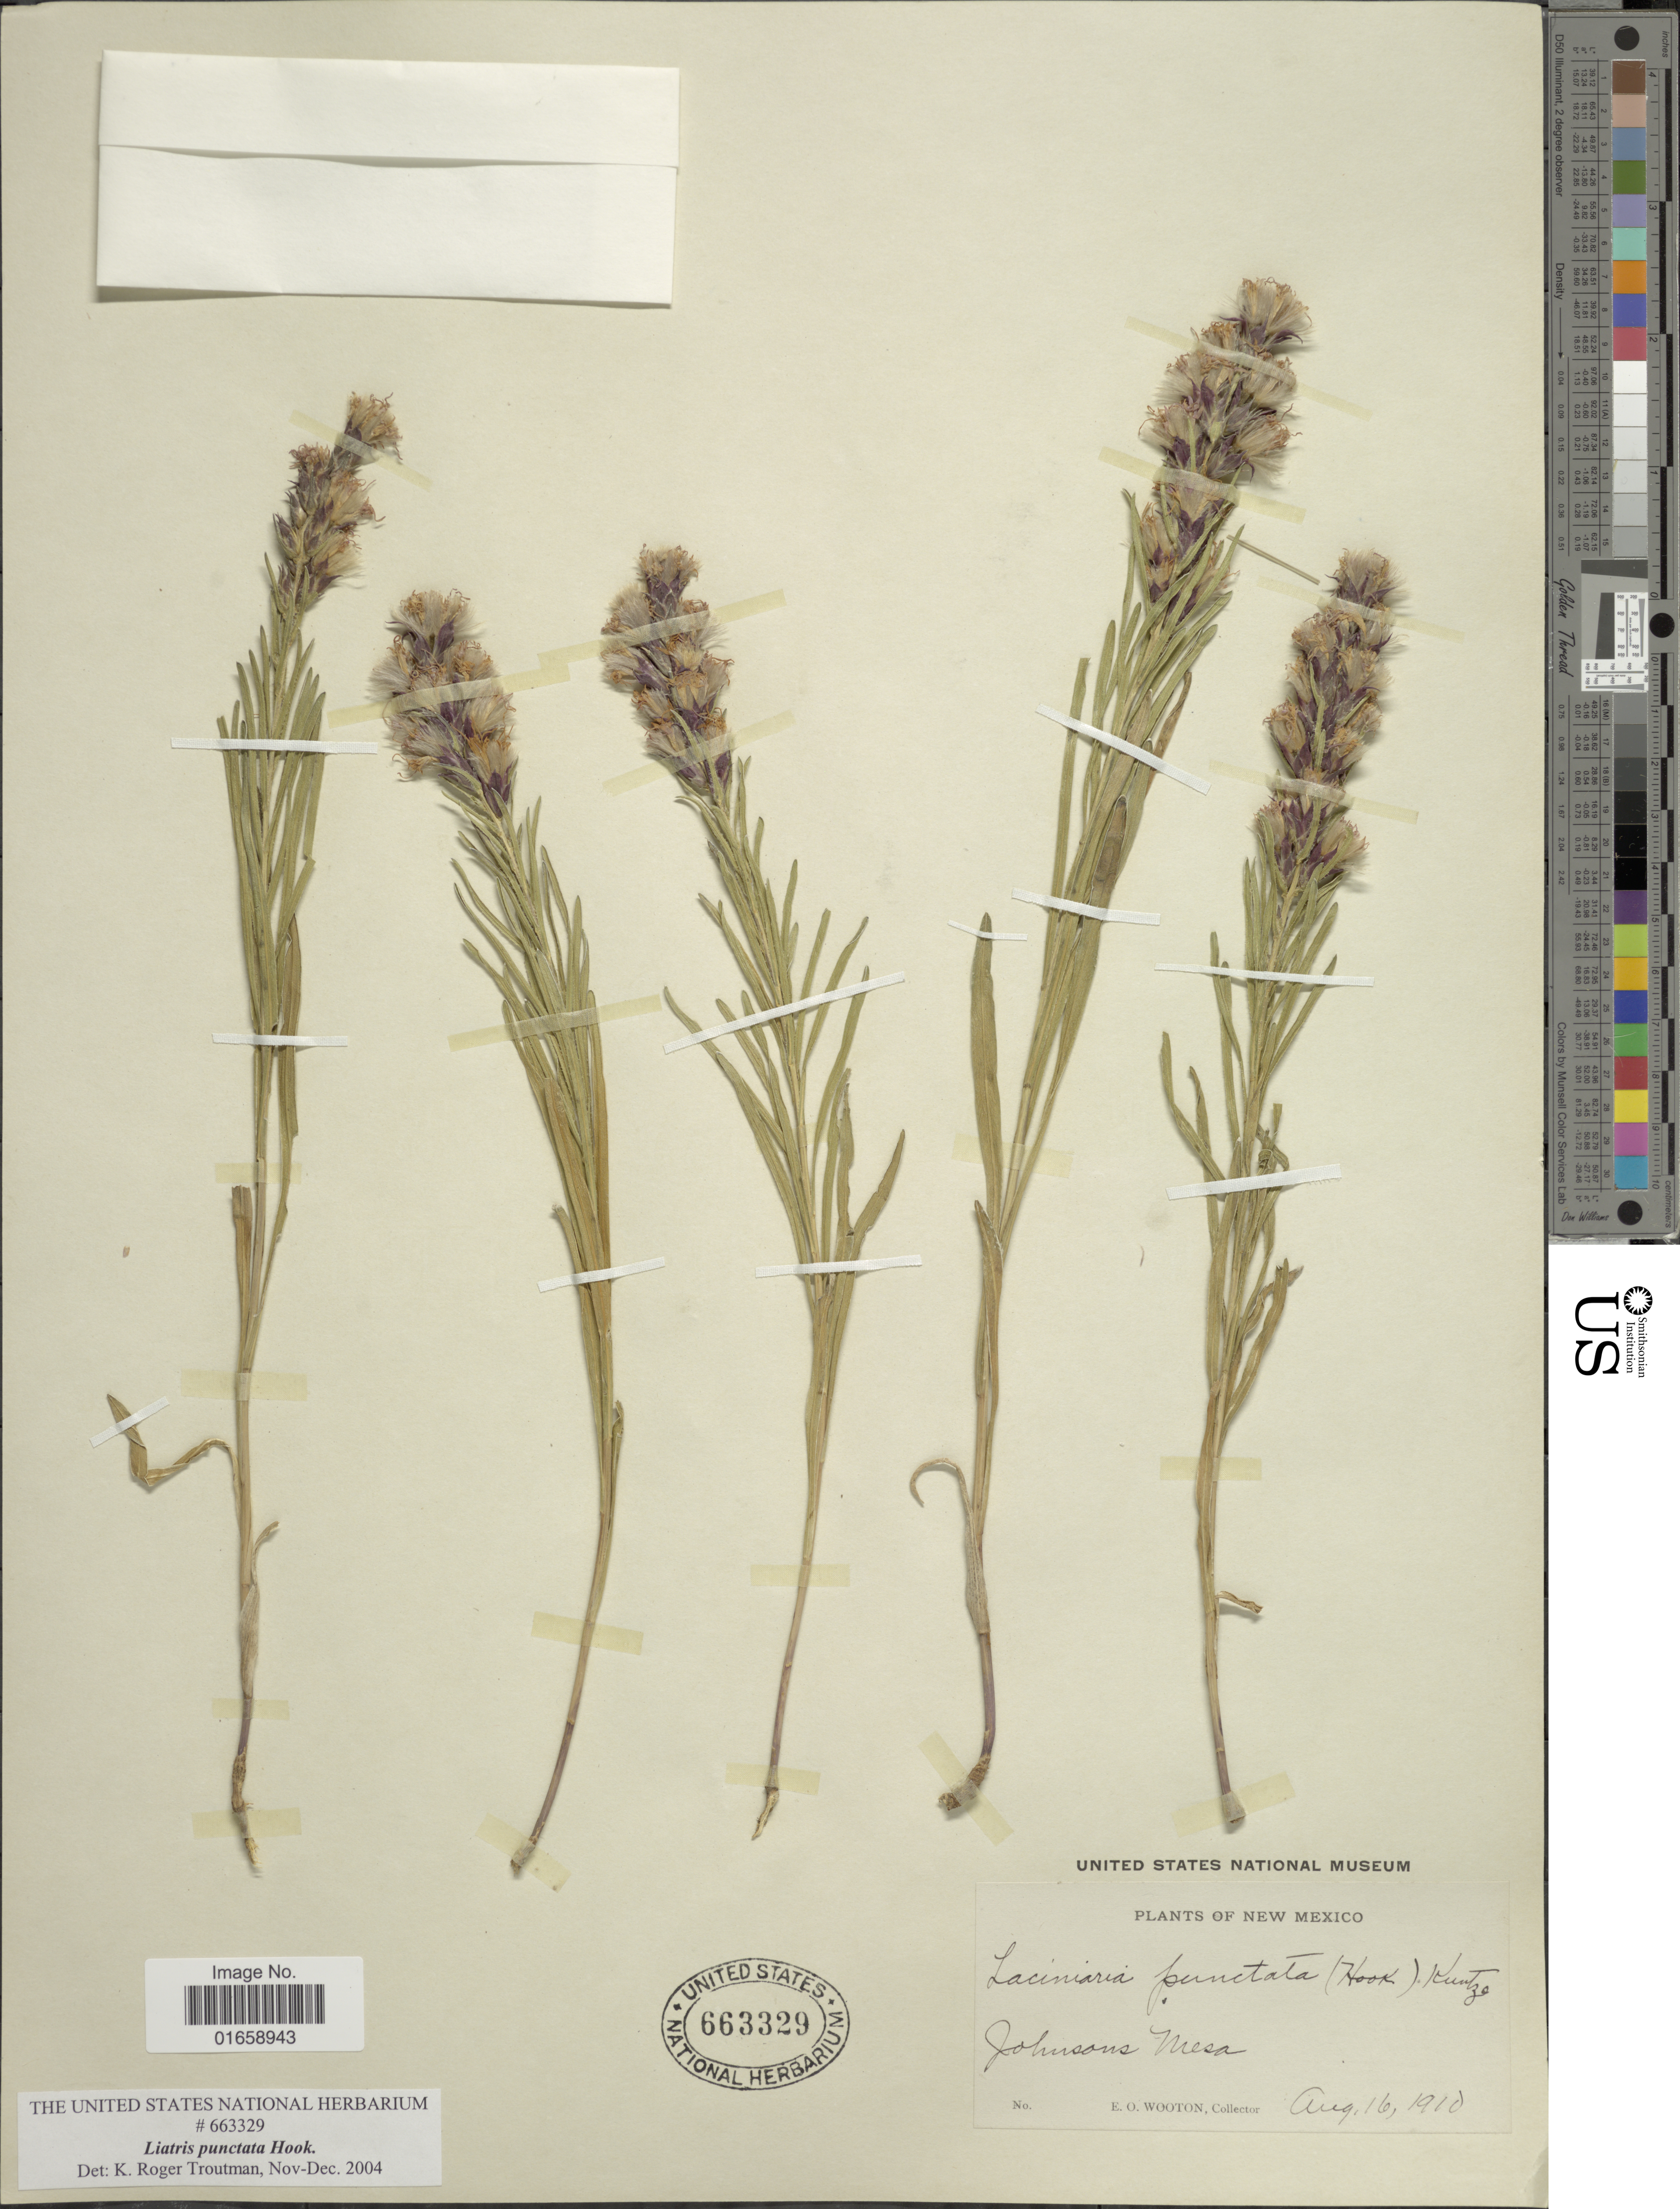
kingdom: Plantae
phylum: Tracheophyta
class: Magnoliopsida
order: Asterales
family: Asteraceae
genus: Liatris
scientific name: Liatris punctata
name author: Hook.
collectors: E. O. Wooton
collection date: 1910-08-16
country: United States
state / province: New Mexico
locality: Johnsons Mesa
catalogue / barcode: US 663329